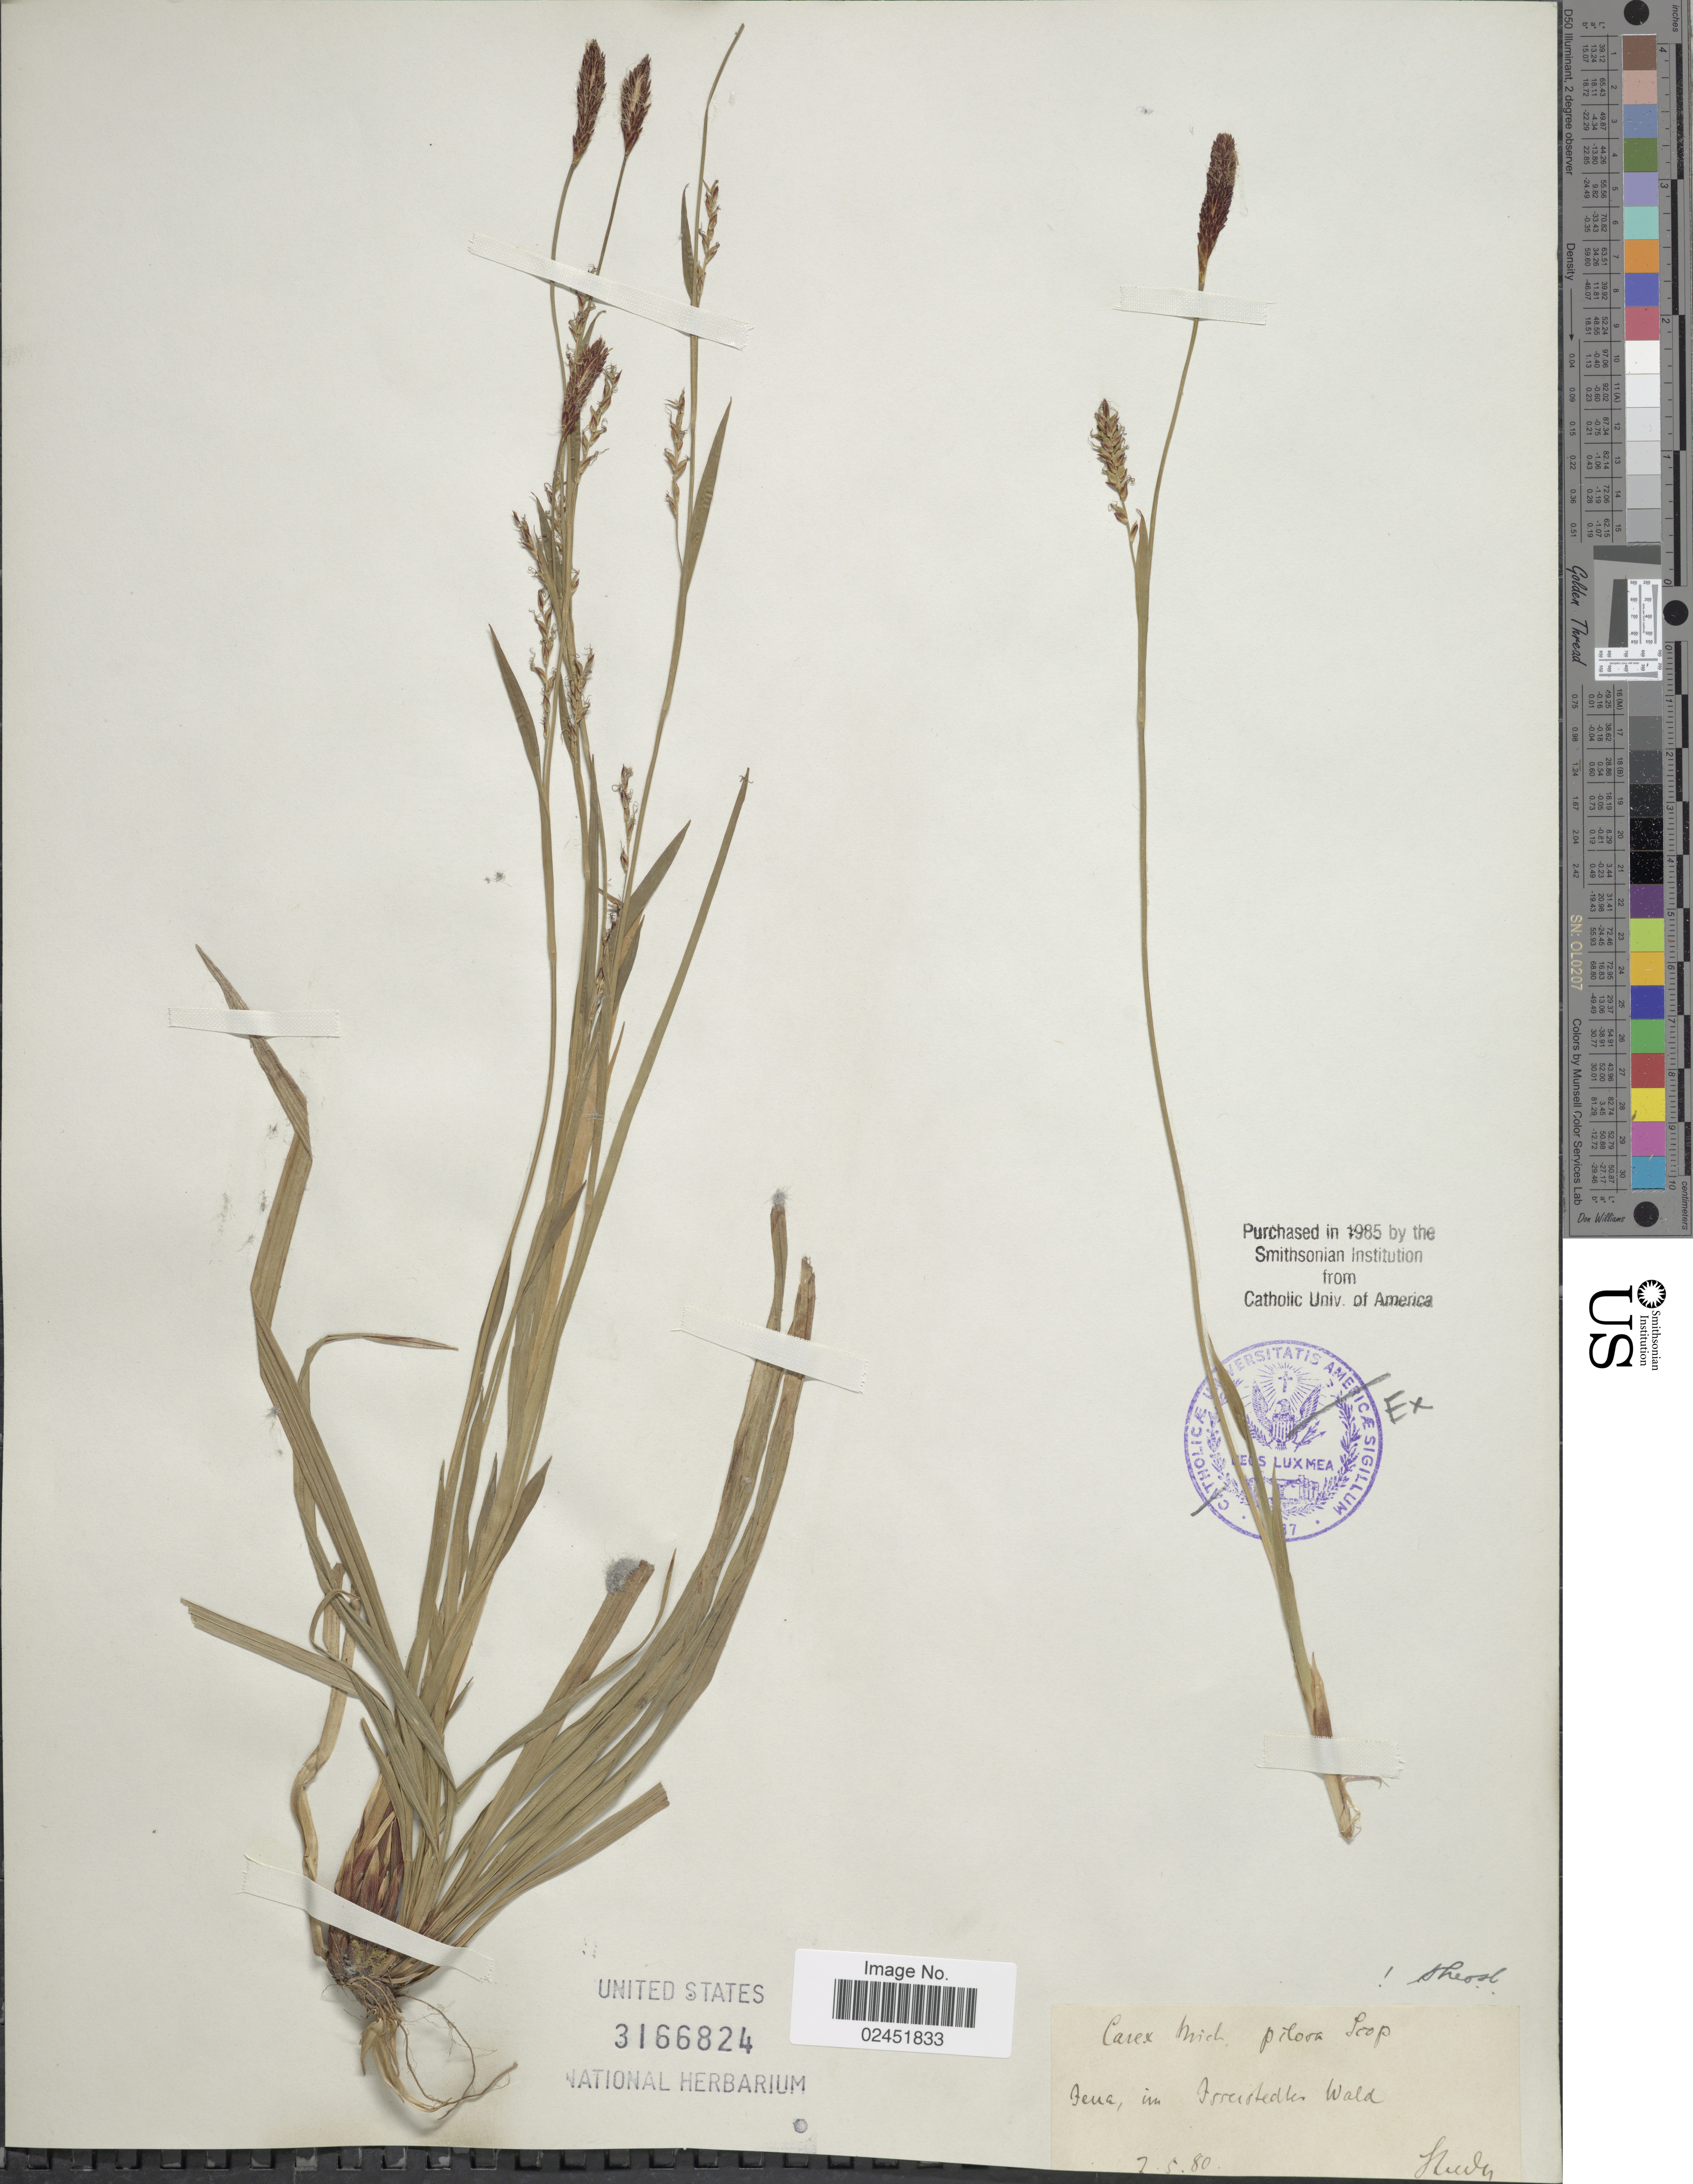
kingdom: Plantae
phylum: Tracheophyta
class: Liliopsida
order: Poales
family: Cyperaceae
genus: Carex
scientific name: Carex pilosa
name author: Scop.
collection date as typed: Transcribed d/m/y: 2/5/80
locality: Fena, im fsseistedden [interpreted] Wald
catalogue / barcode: US 3166824